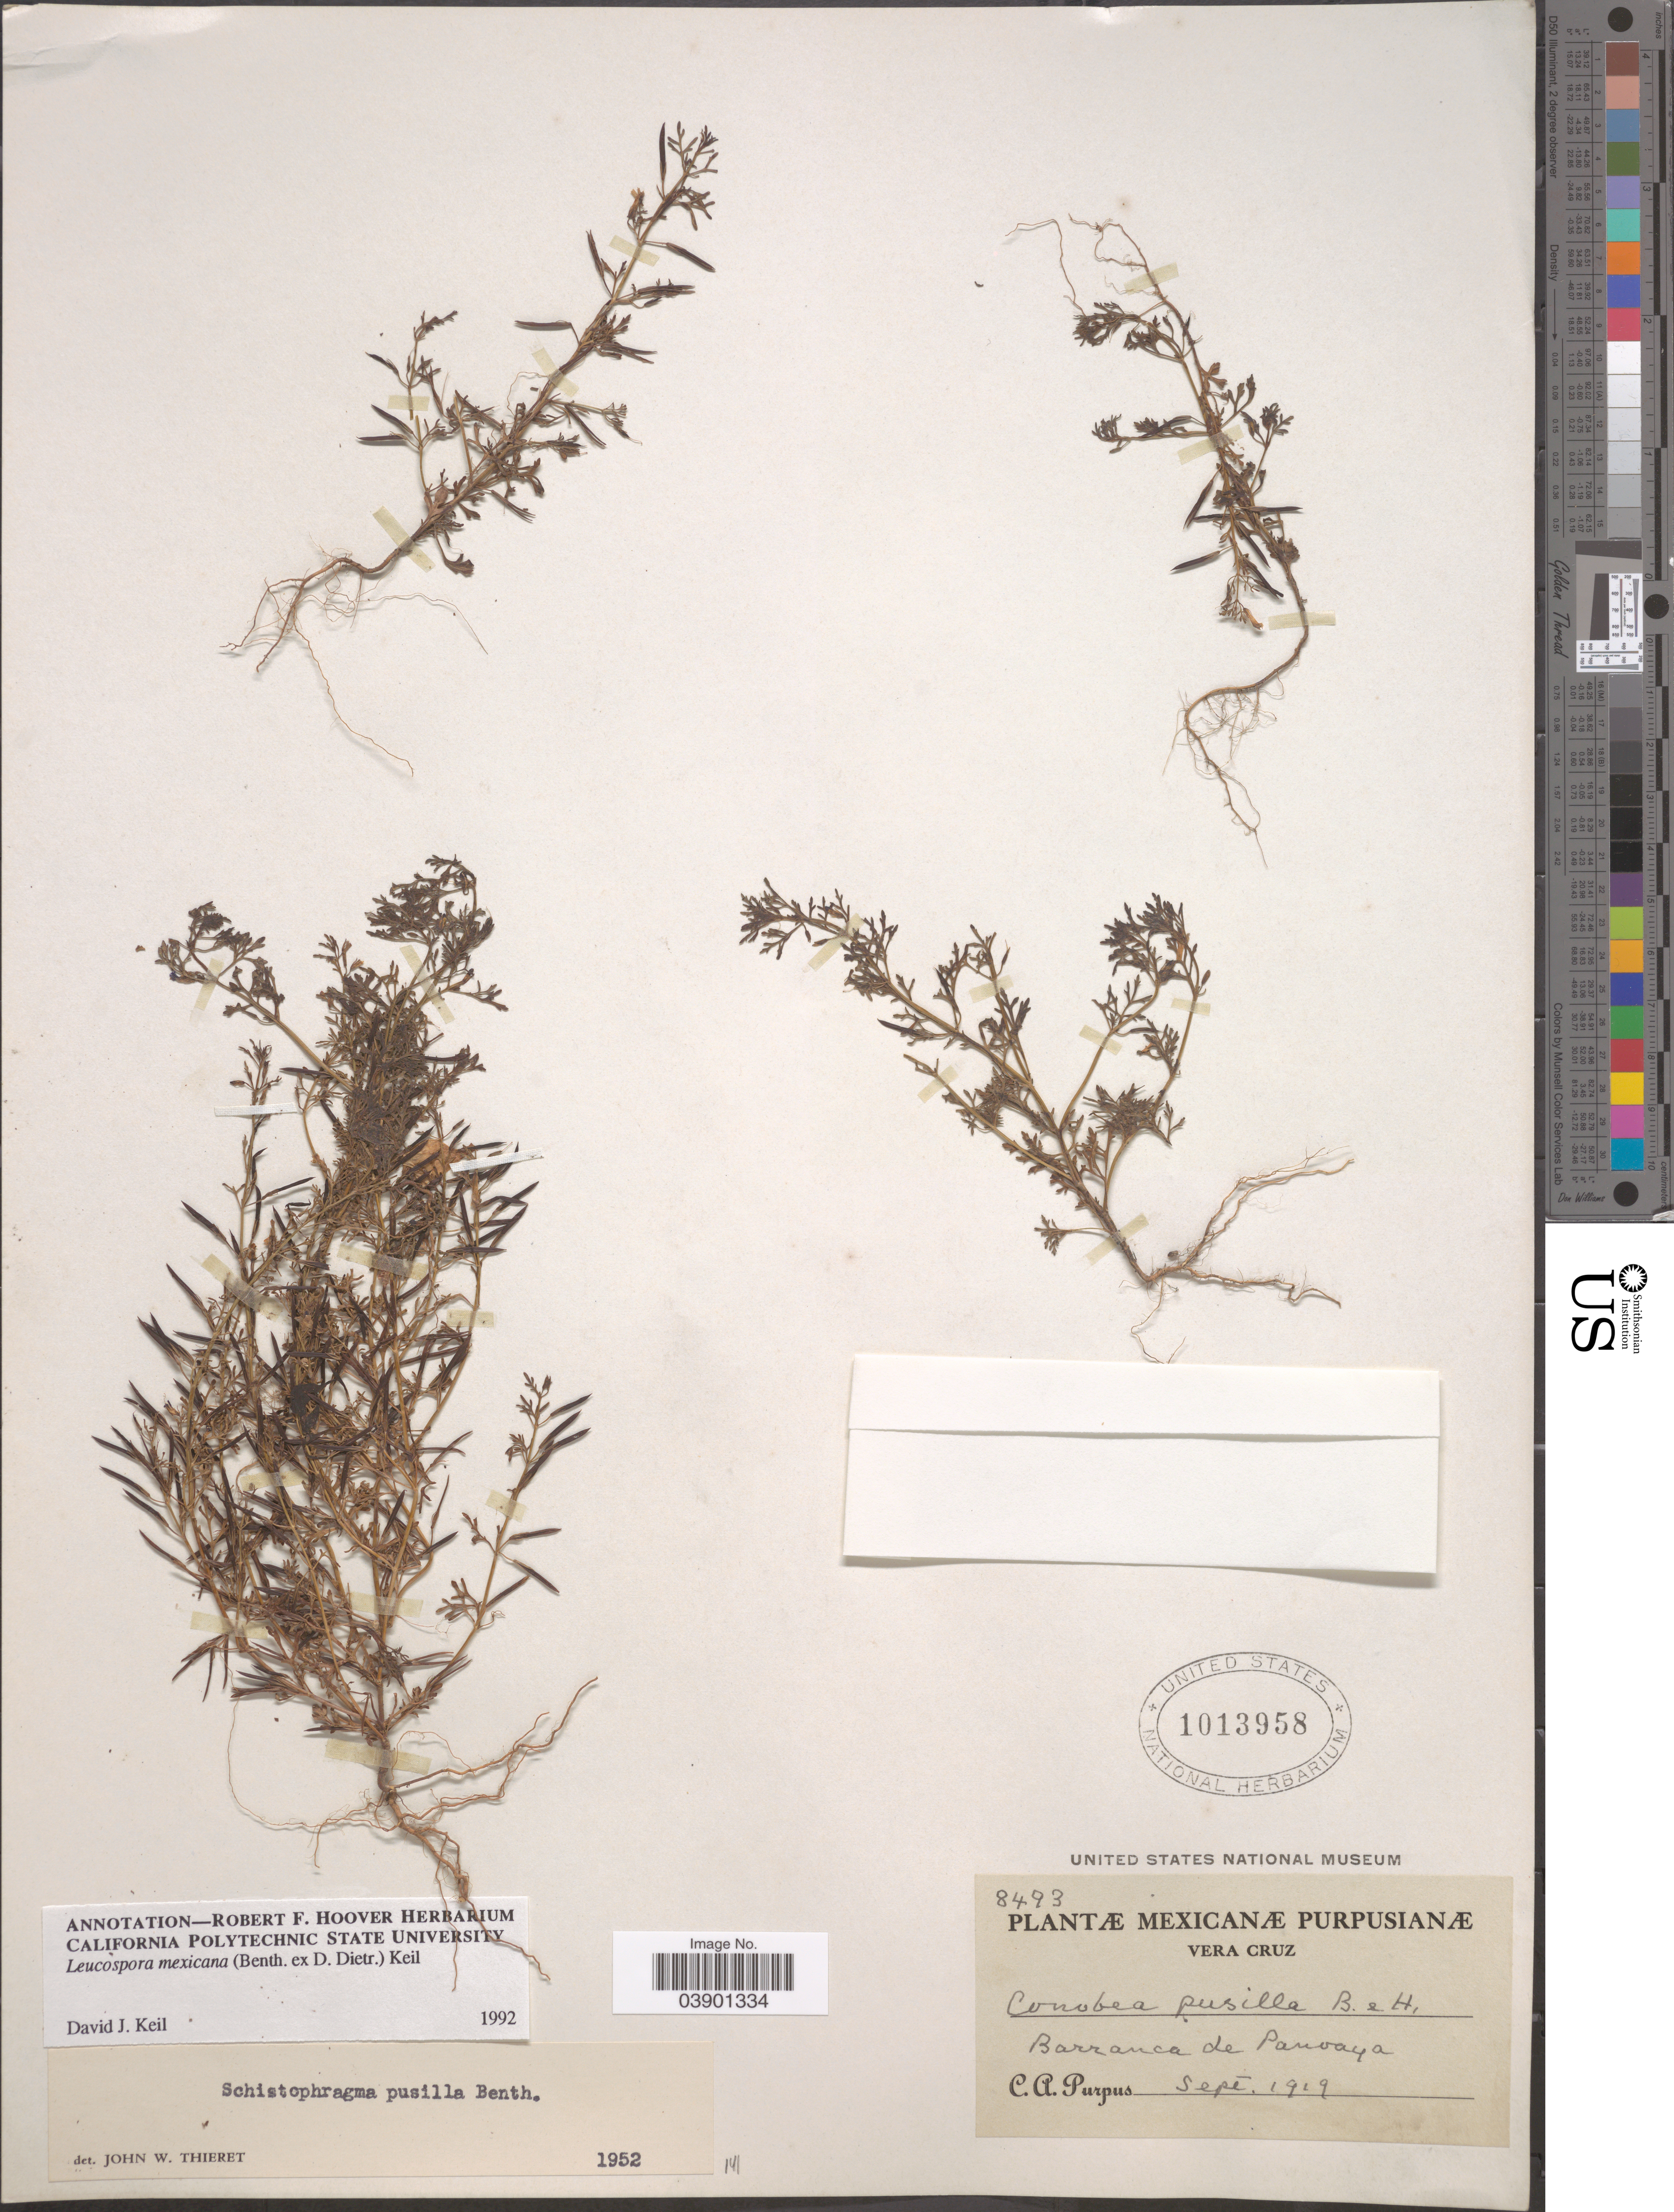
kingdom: Plantae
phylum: Tracheophyta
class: Magnoliopsida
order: Lamiales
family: Plantaginaceae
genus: Schistophragma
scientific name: Schistophragma pusillum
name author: Benth.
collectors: C. A. Purpus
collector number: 8493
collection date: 1919-09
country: Mexico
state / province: Veracruz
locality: Vera Cruz. Barranca de Panoaya.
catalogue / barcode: US 1013958